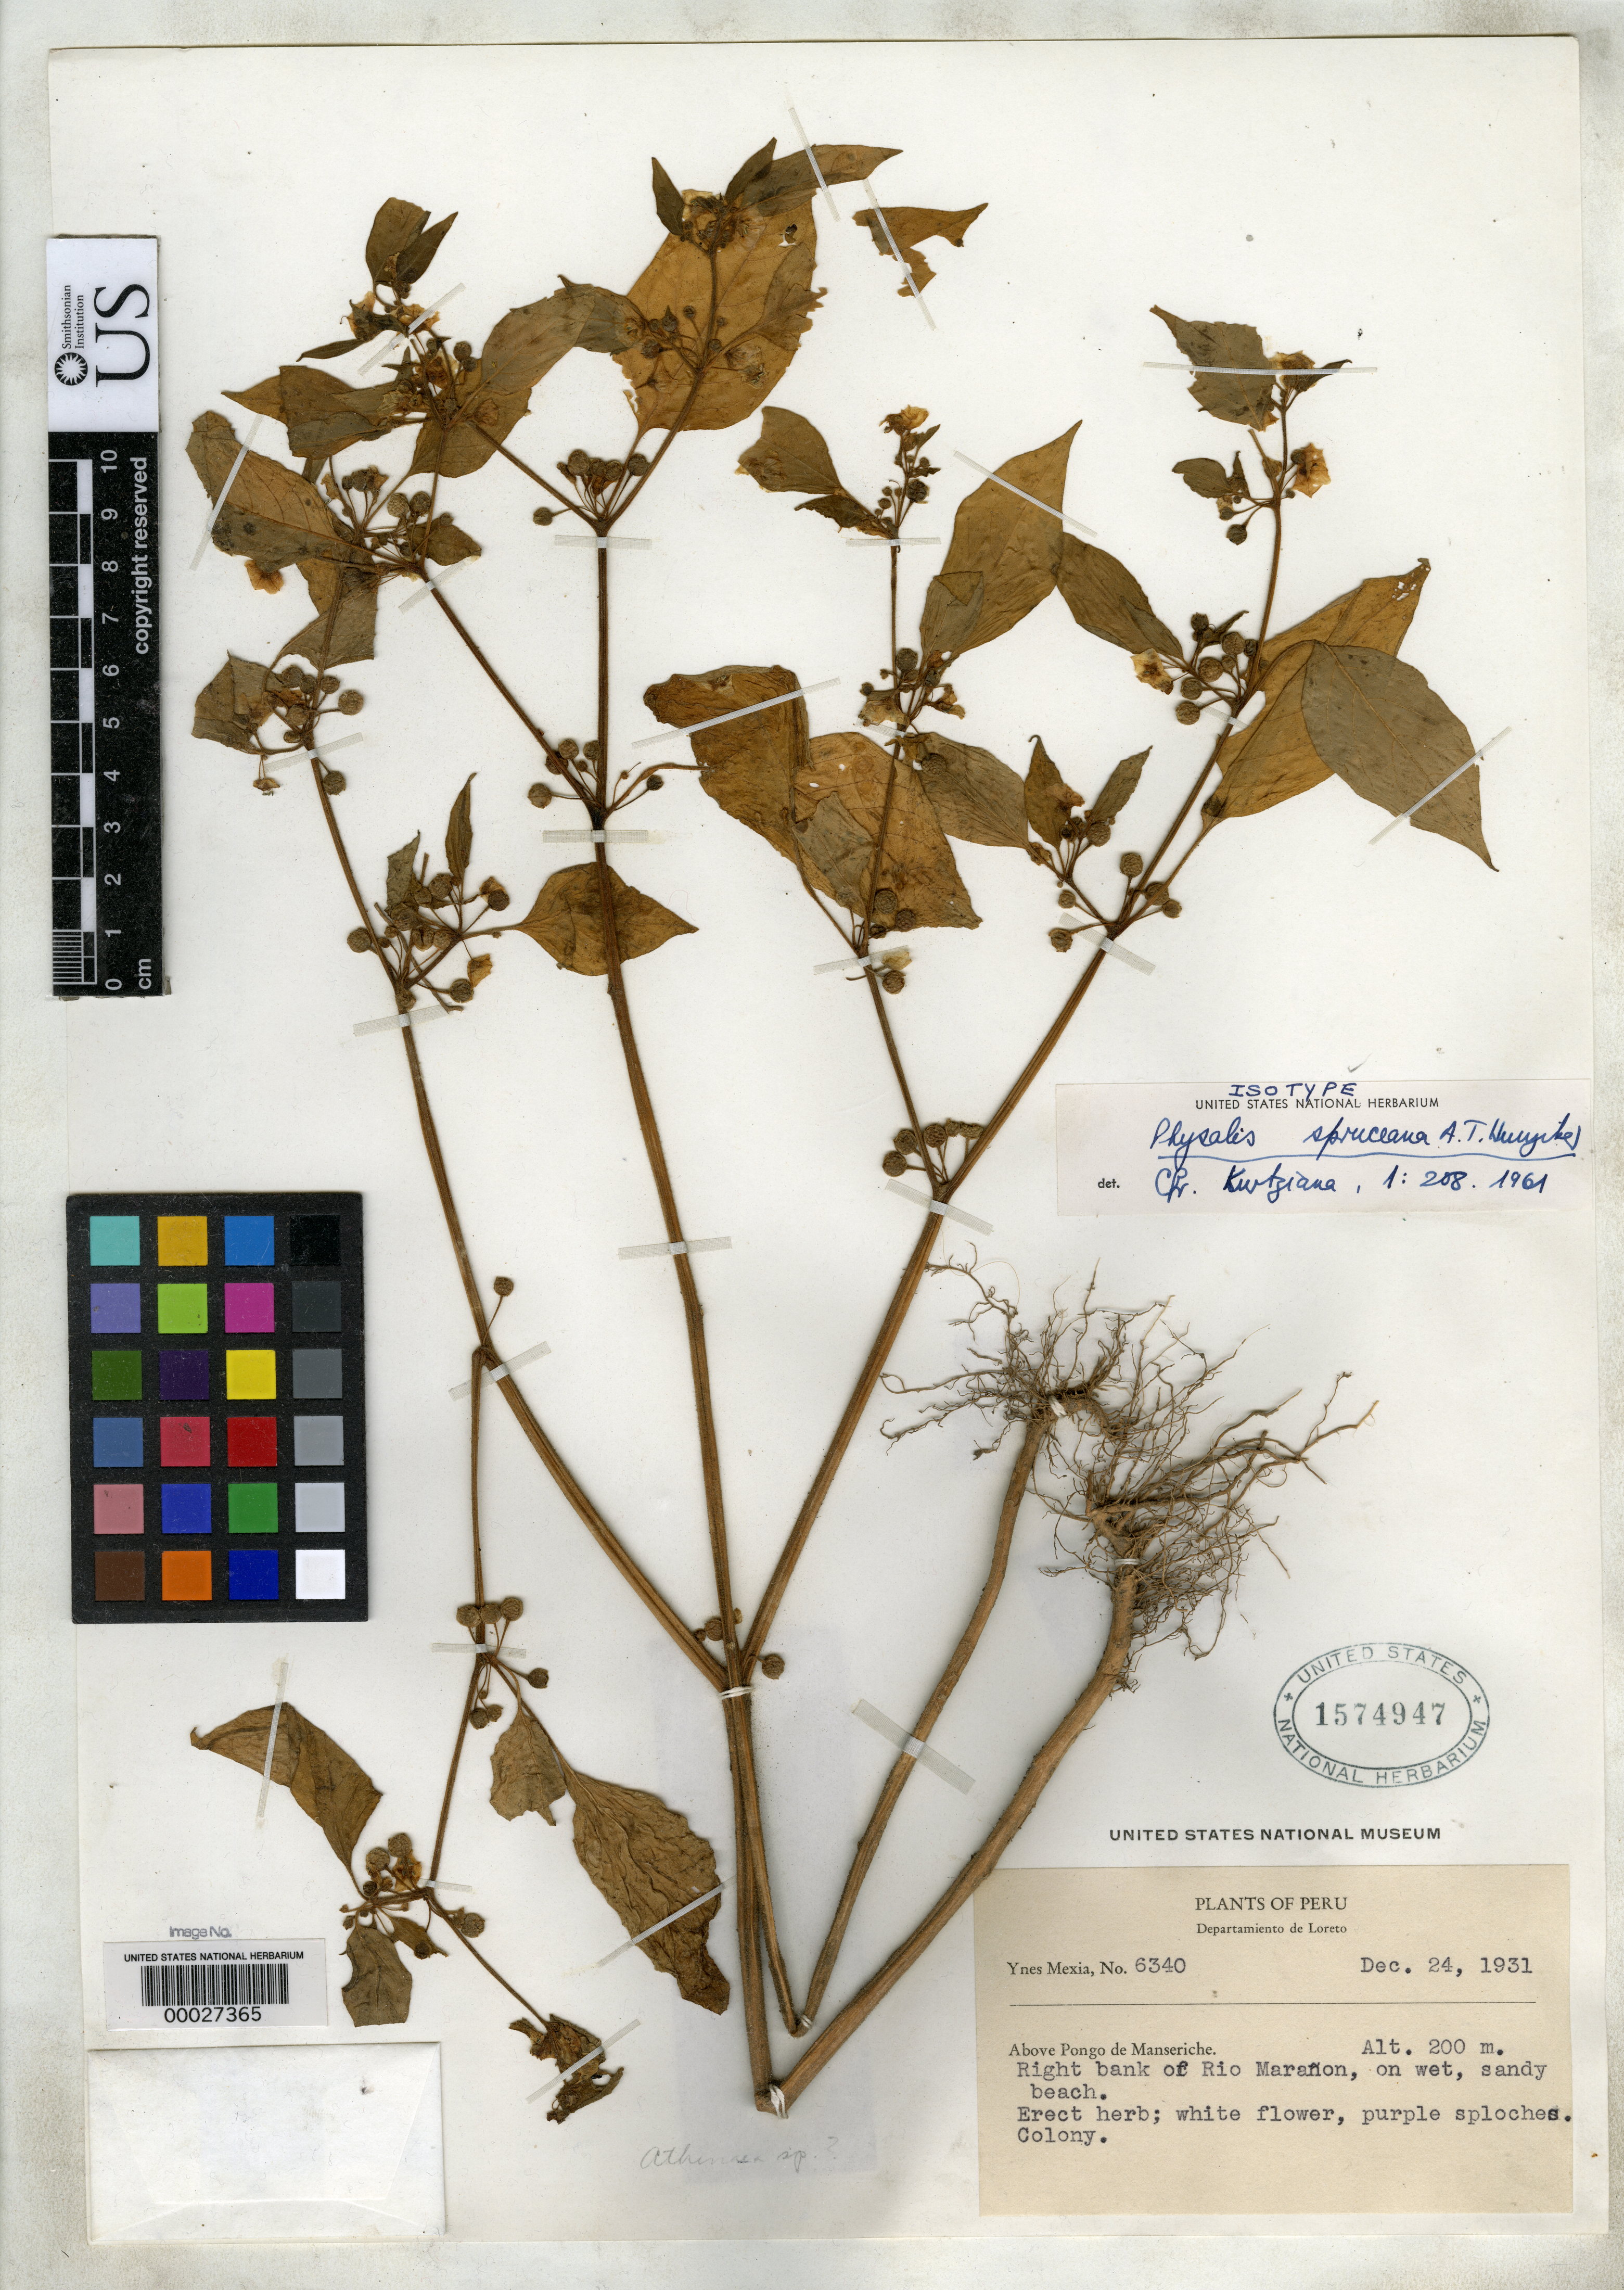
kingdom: Plantae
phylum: Tracheophyta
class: Magnoliopsida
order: Solanales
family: Solanaceae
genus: Physalis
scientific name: Physalis spruceana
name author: Hunz.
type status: Isotype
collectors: Y. Mexia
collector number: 6340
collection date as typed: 24 Dec 1931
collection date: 1931-12-24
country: Peru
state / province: Loreto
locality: Pongo de Manseriche.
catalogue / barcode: US 1574947